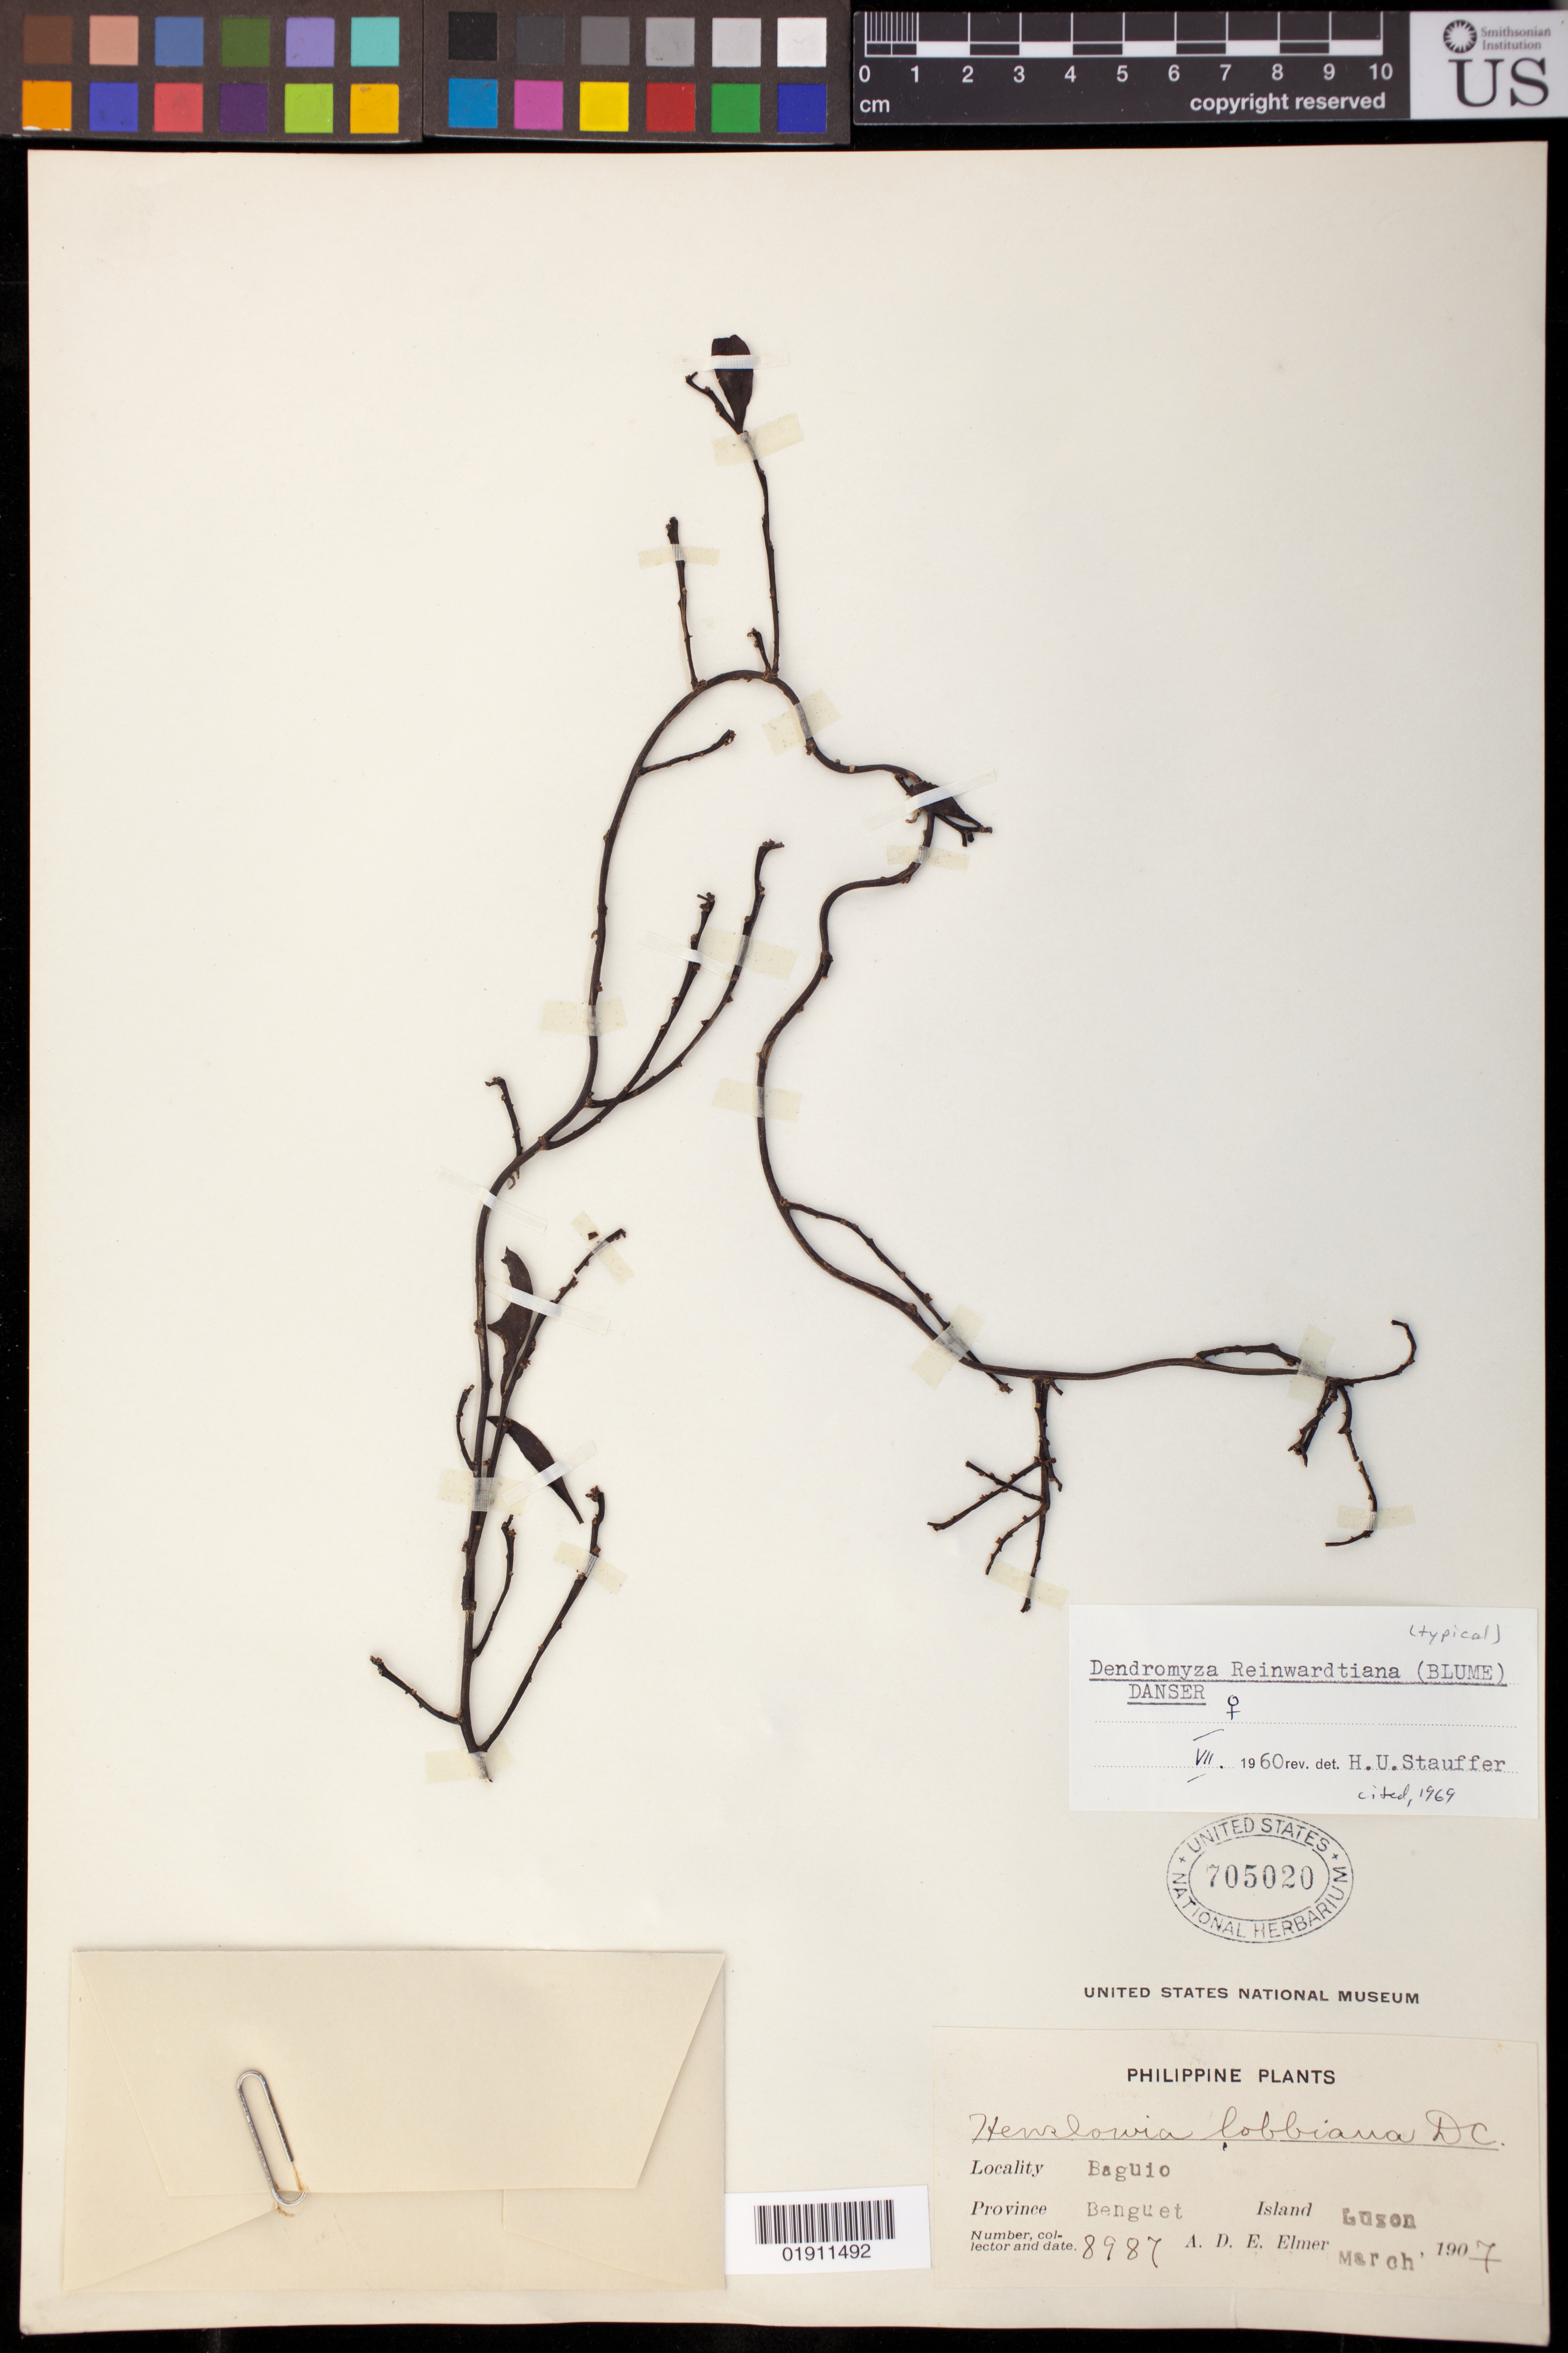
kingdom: Plantae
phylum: Tracheophyta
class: Magnoliopsida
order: Santalales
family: Amphorogynaceae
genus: Dendromyza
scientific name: Dendromyza reinwardtiana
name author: (Blume) Danser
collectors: A. D. E. Elmer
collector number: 8987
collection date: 1907-03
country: Philippines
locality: [Cordillera Administrative Region], Benguet, Baguio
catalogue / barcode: US 705020